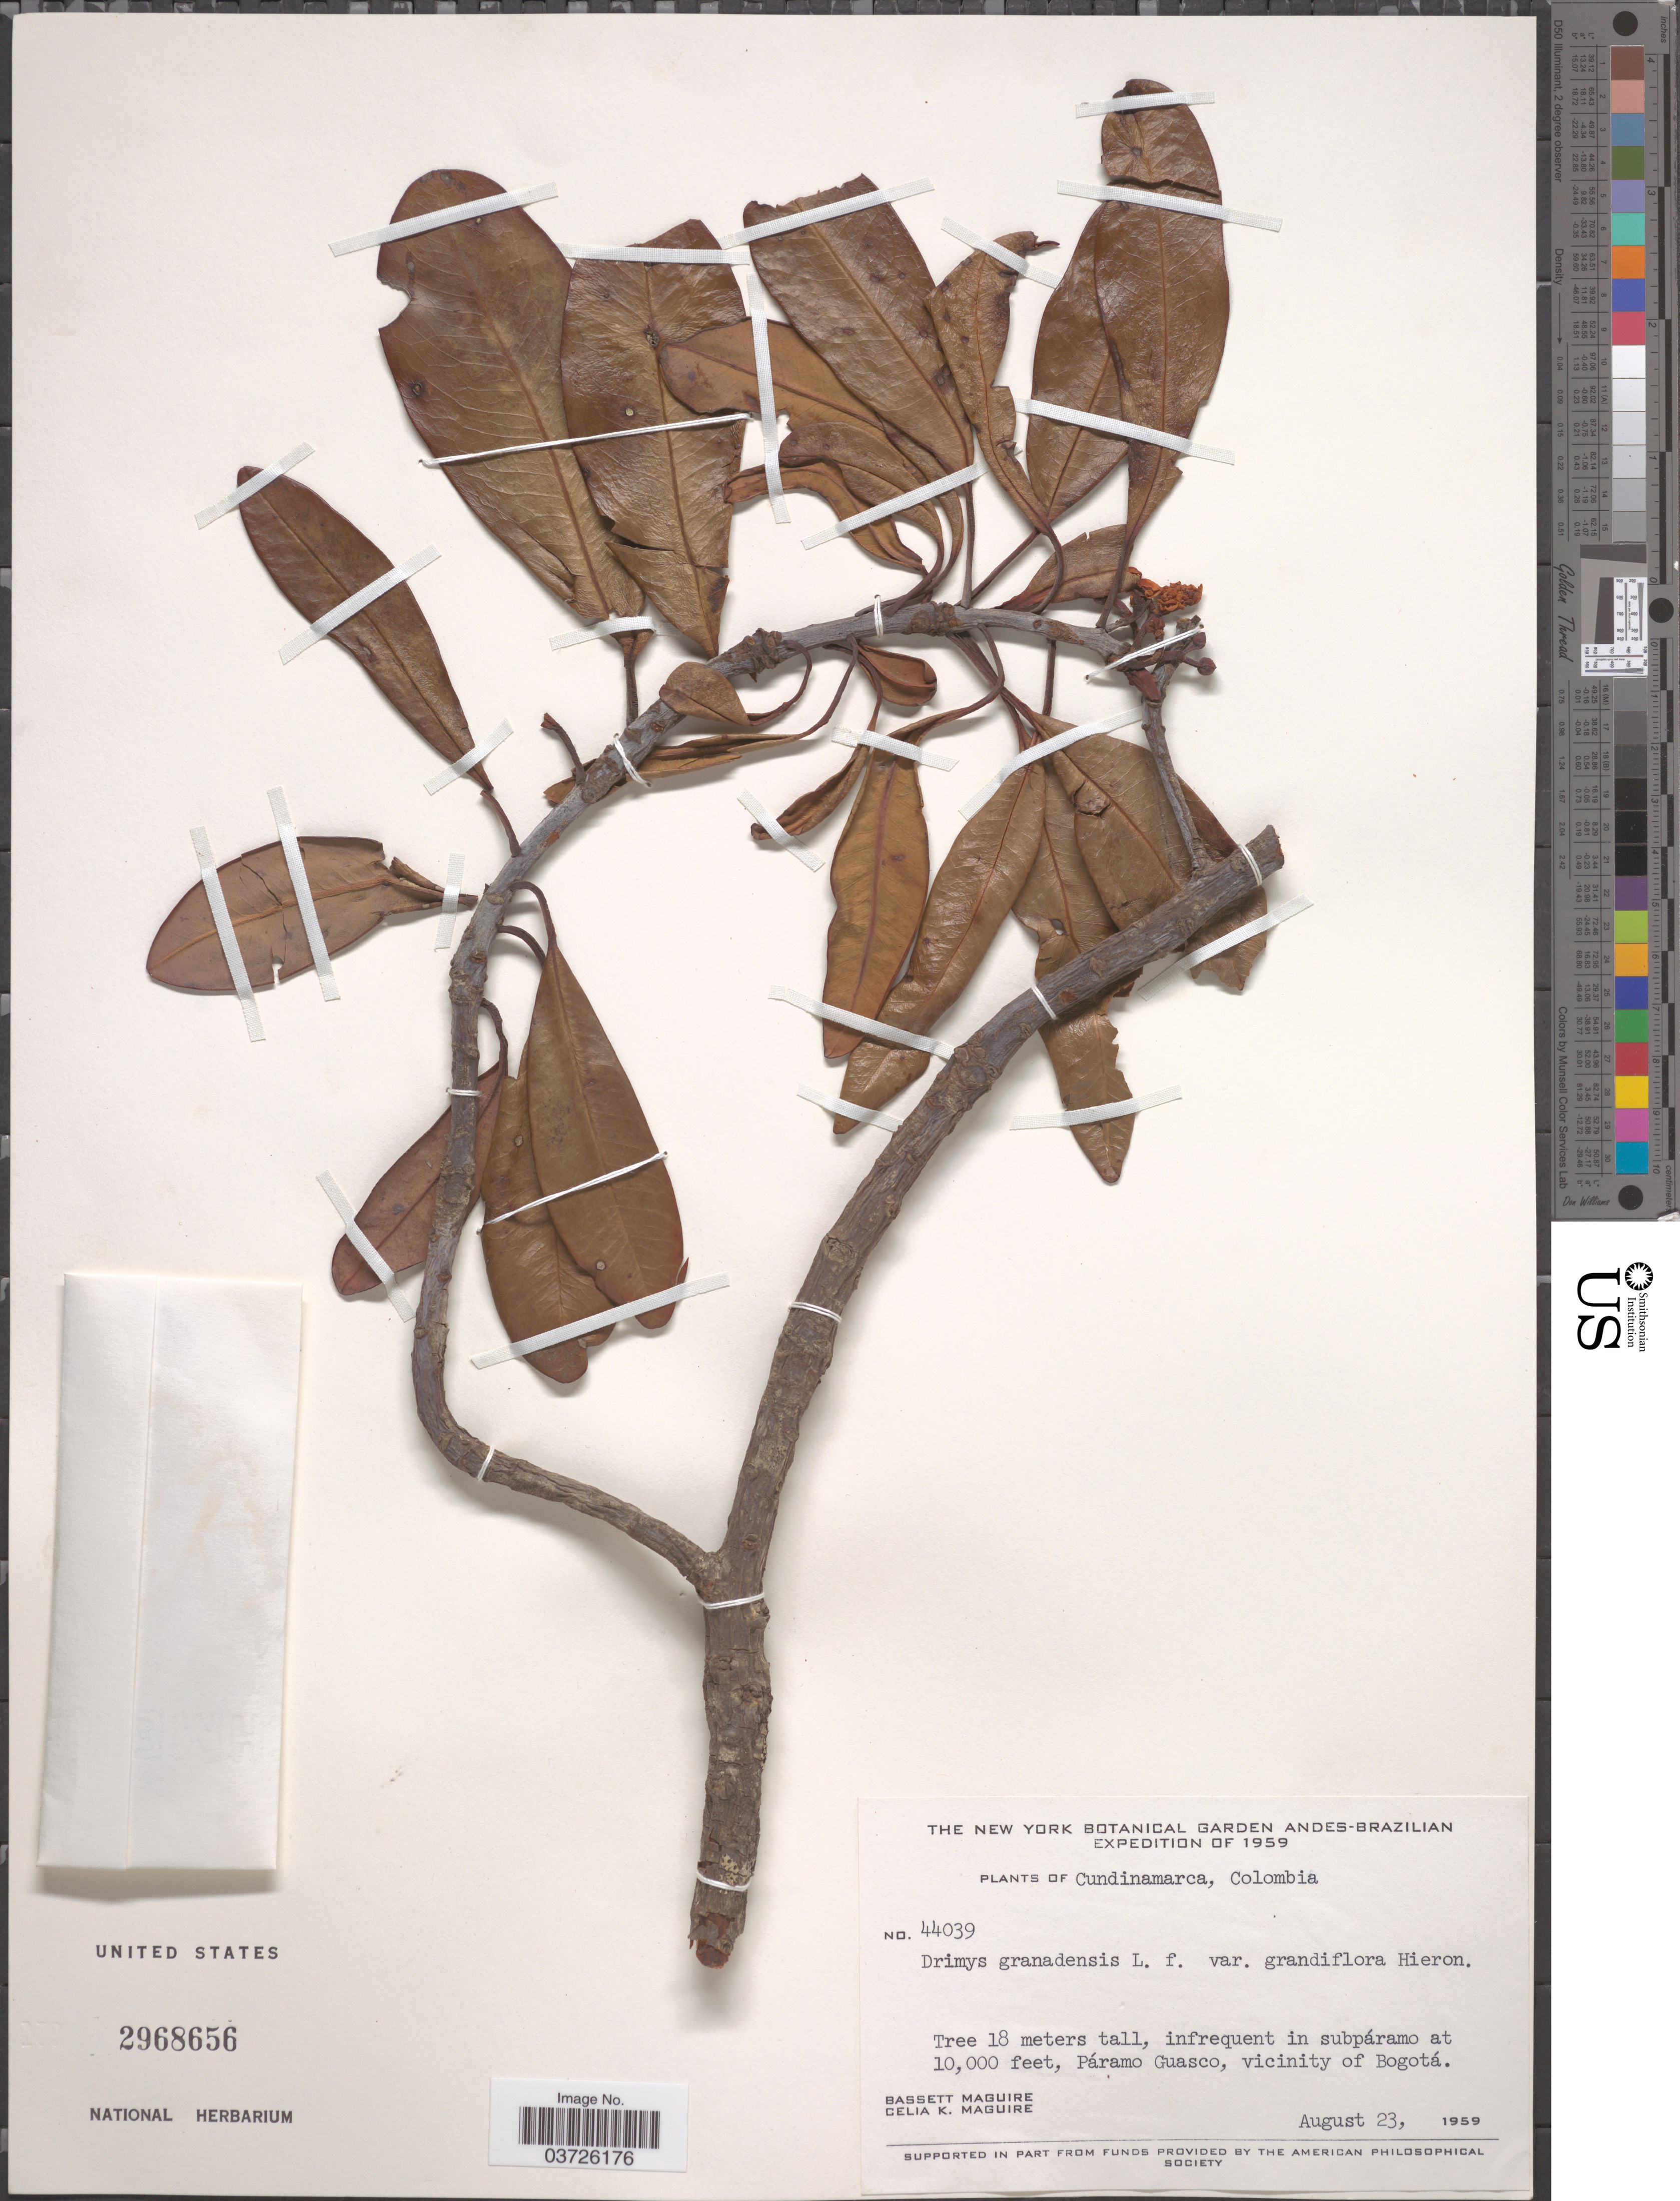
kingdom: Plantae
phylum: Tracheophyta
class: Magnoliopsida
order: Canellales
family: Winteraceae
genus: Drimys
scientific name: Drimys granadensis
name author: L. f.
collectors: B. Maguire & C. K. Maguire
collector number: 44039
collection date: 1959-08-23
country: Colombia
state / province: Cundinamarca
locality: Páramo Guasco, vicinity of Bogotá.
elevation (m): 3048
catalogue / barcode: US 2968656